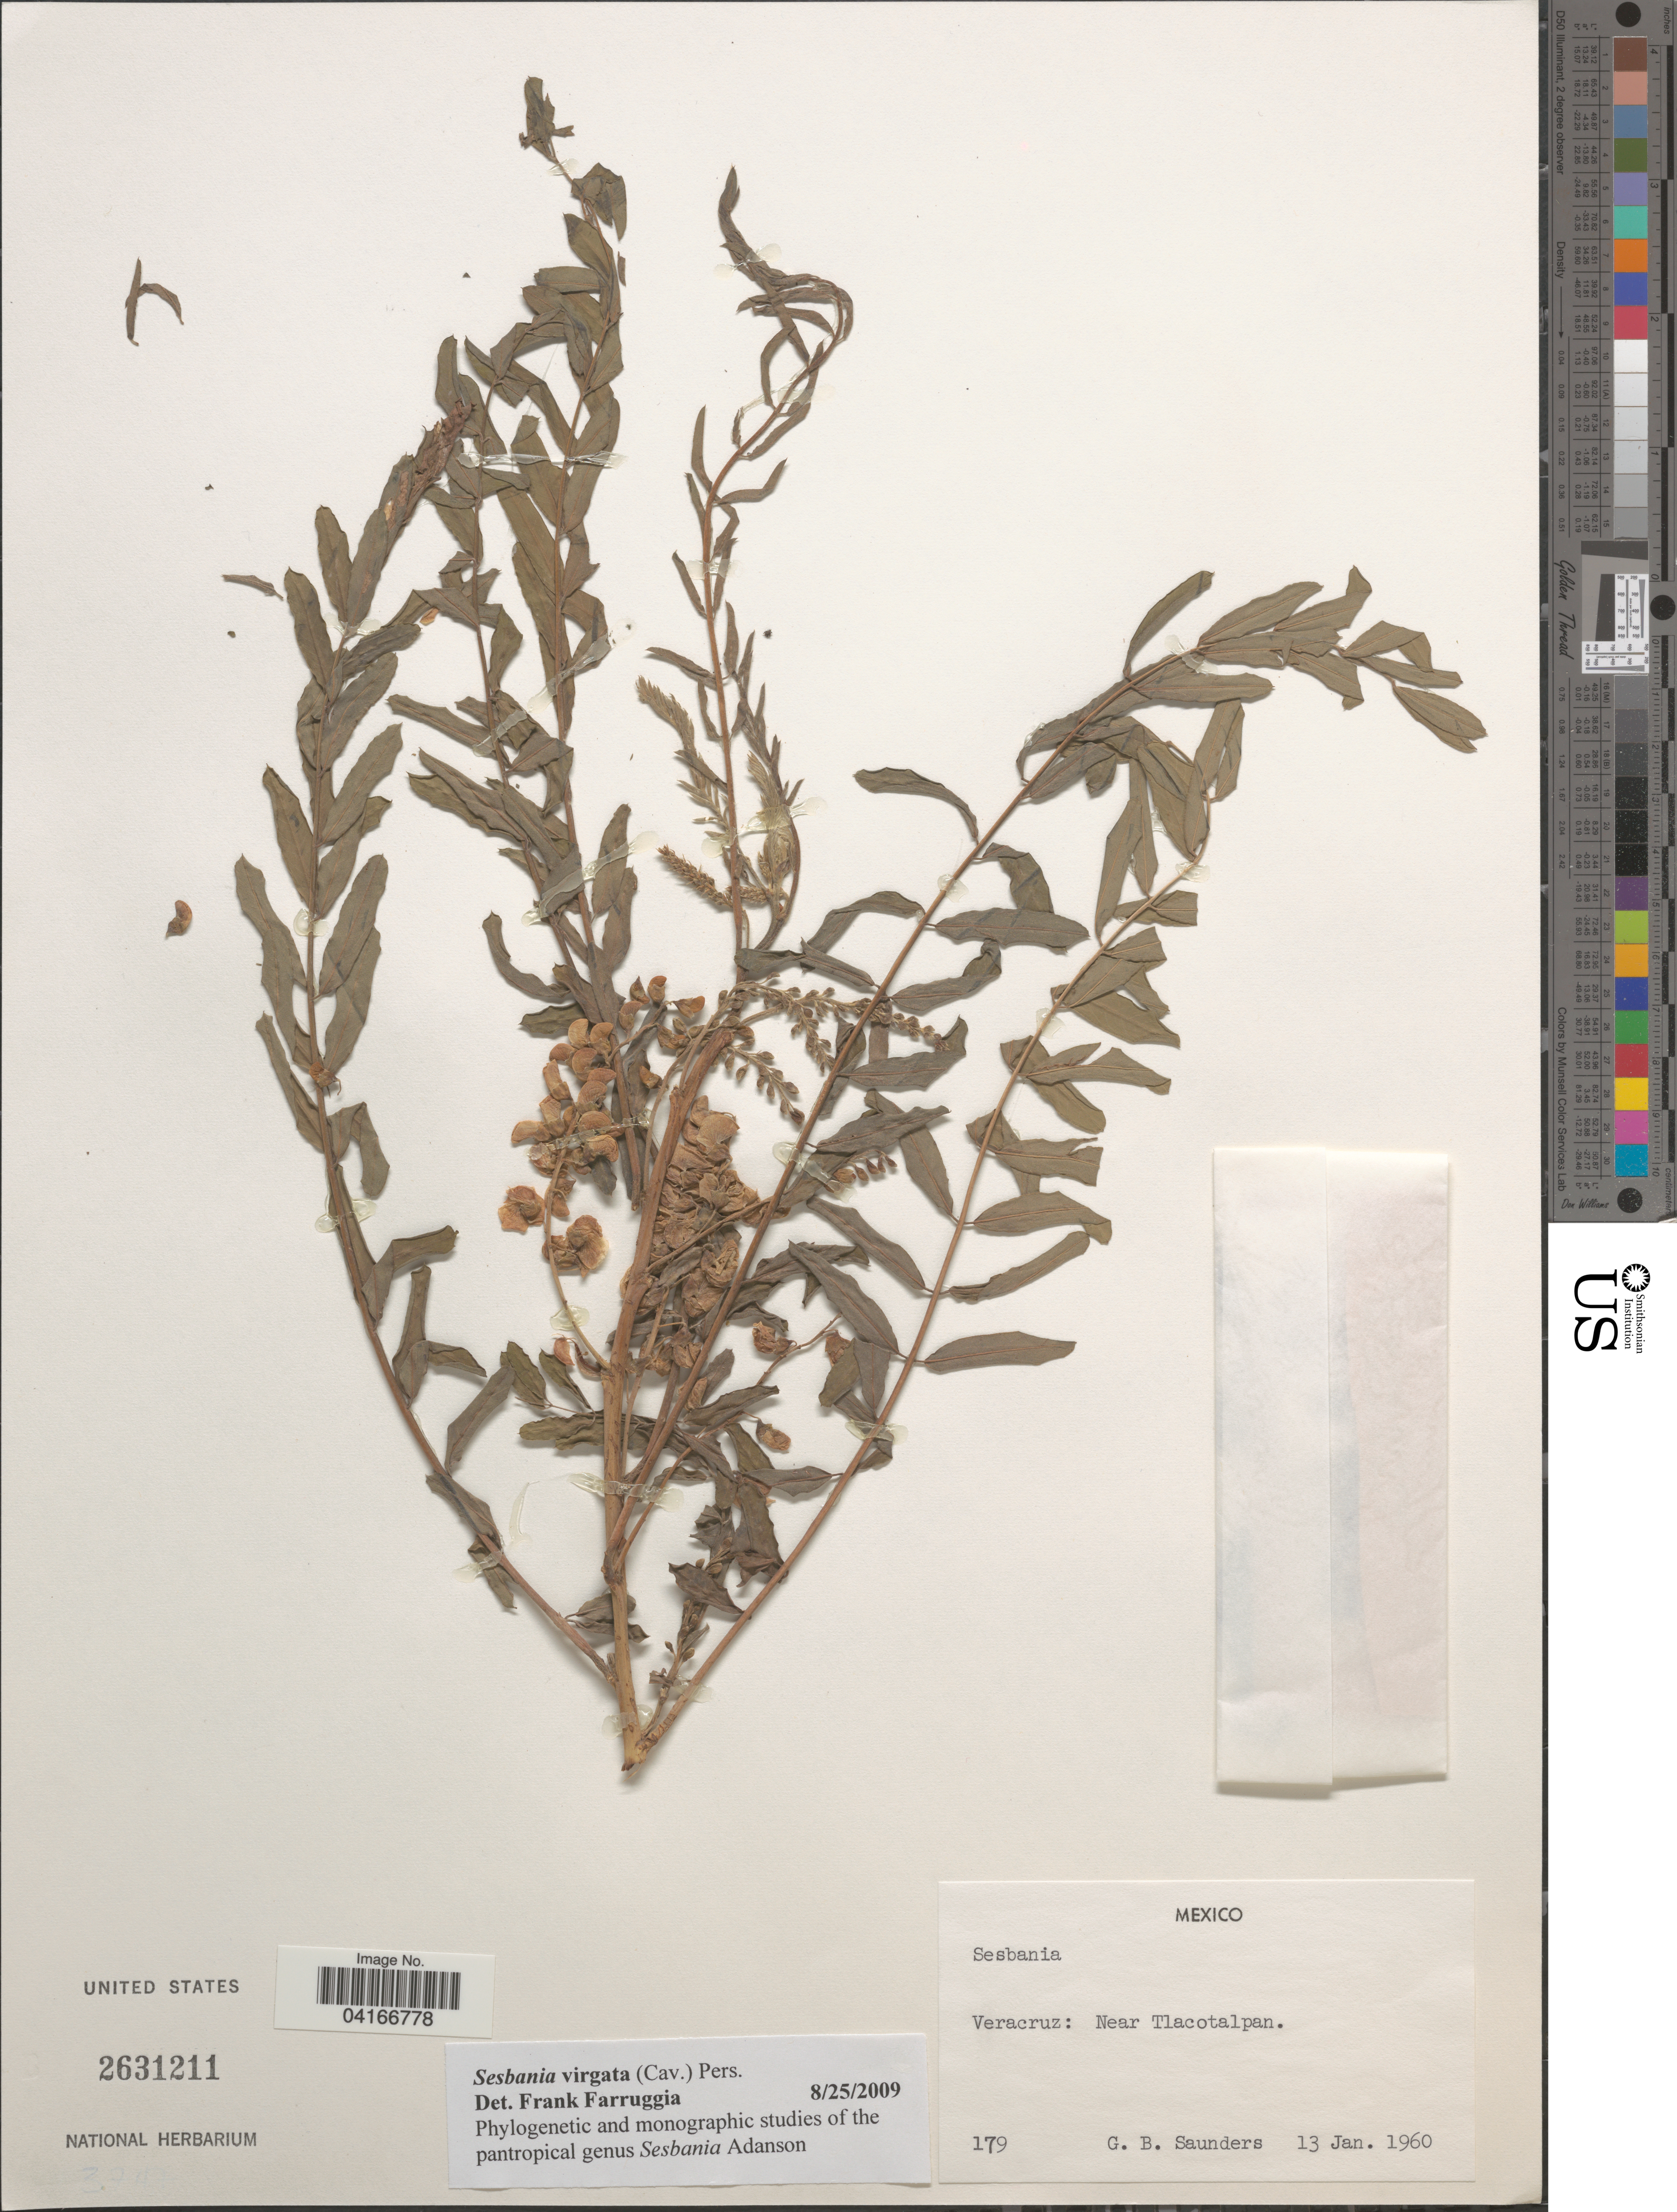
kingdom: Plantae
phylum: Tracheophyta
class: Magnoliopsida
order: Fabales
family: Fabaceae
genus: Sesbania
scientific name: Sesbania virgata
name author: (Cav.) Pers.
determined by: Farruggia, Frank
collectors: G. B. Saunders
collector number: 179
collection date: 1960-01-13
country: Mexico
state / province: Veracruz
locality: Veracruz: Near Tlacotalpan.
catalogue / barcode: US 2631211